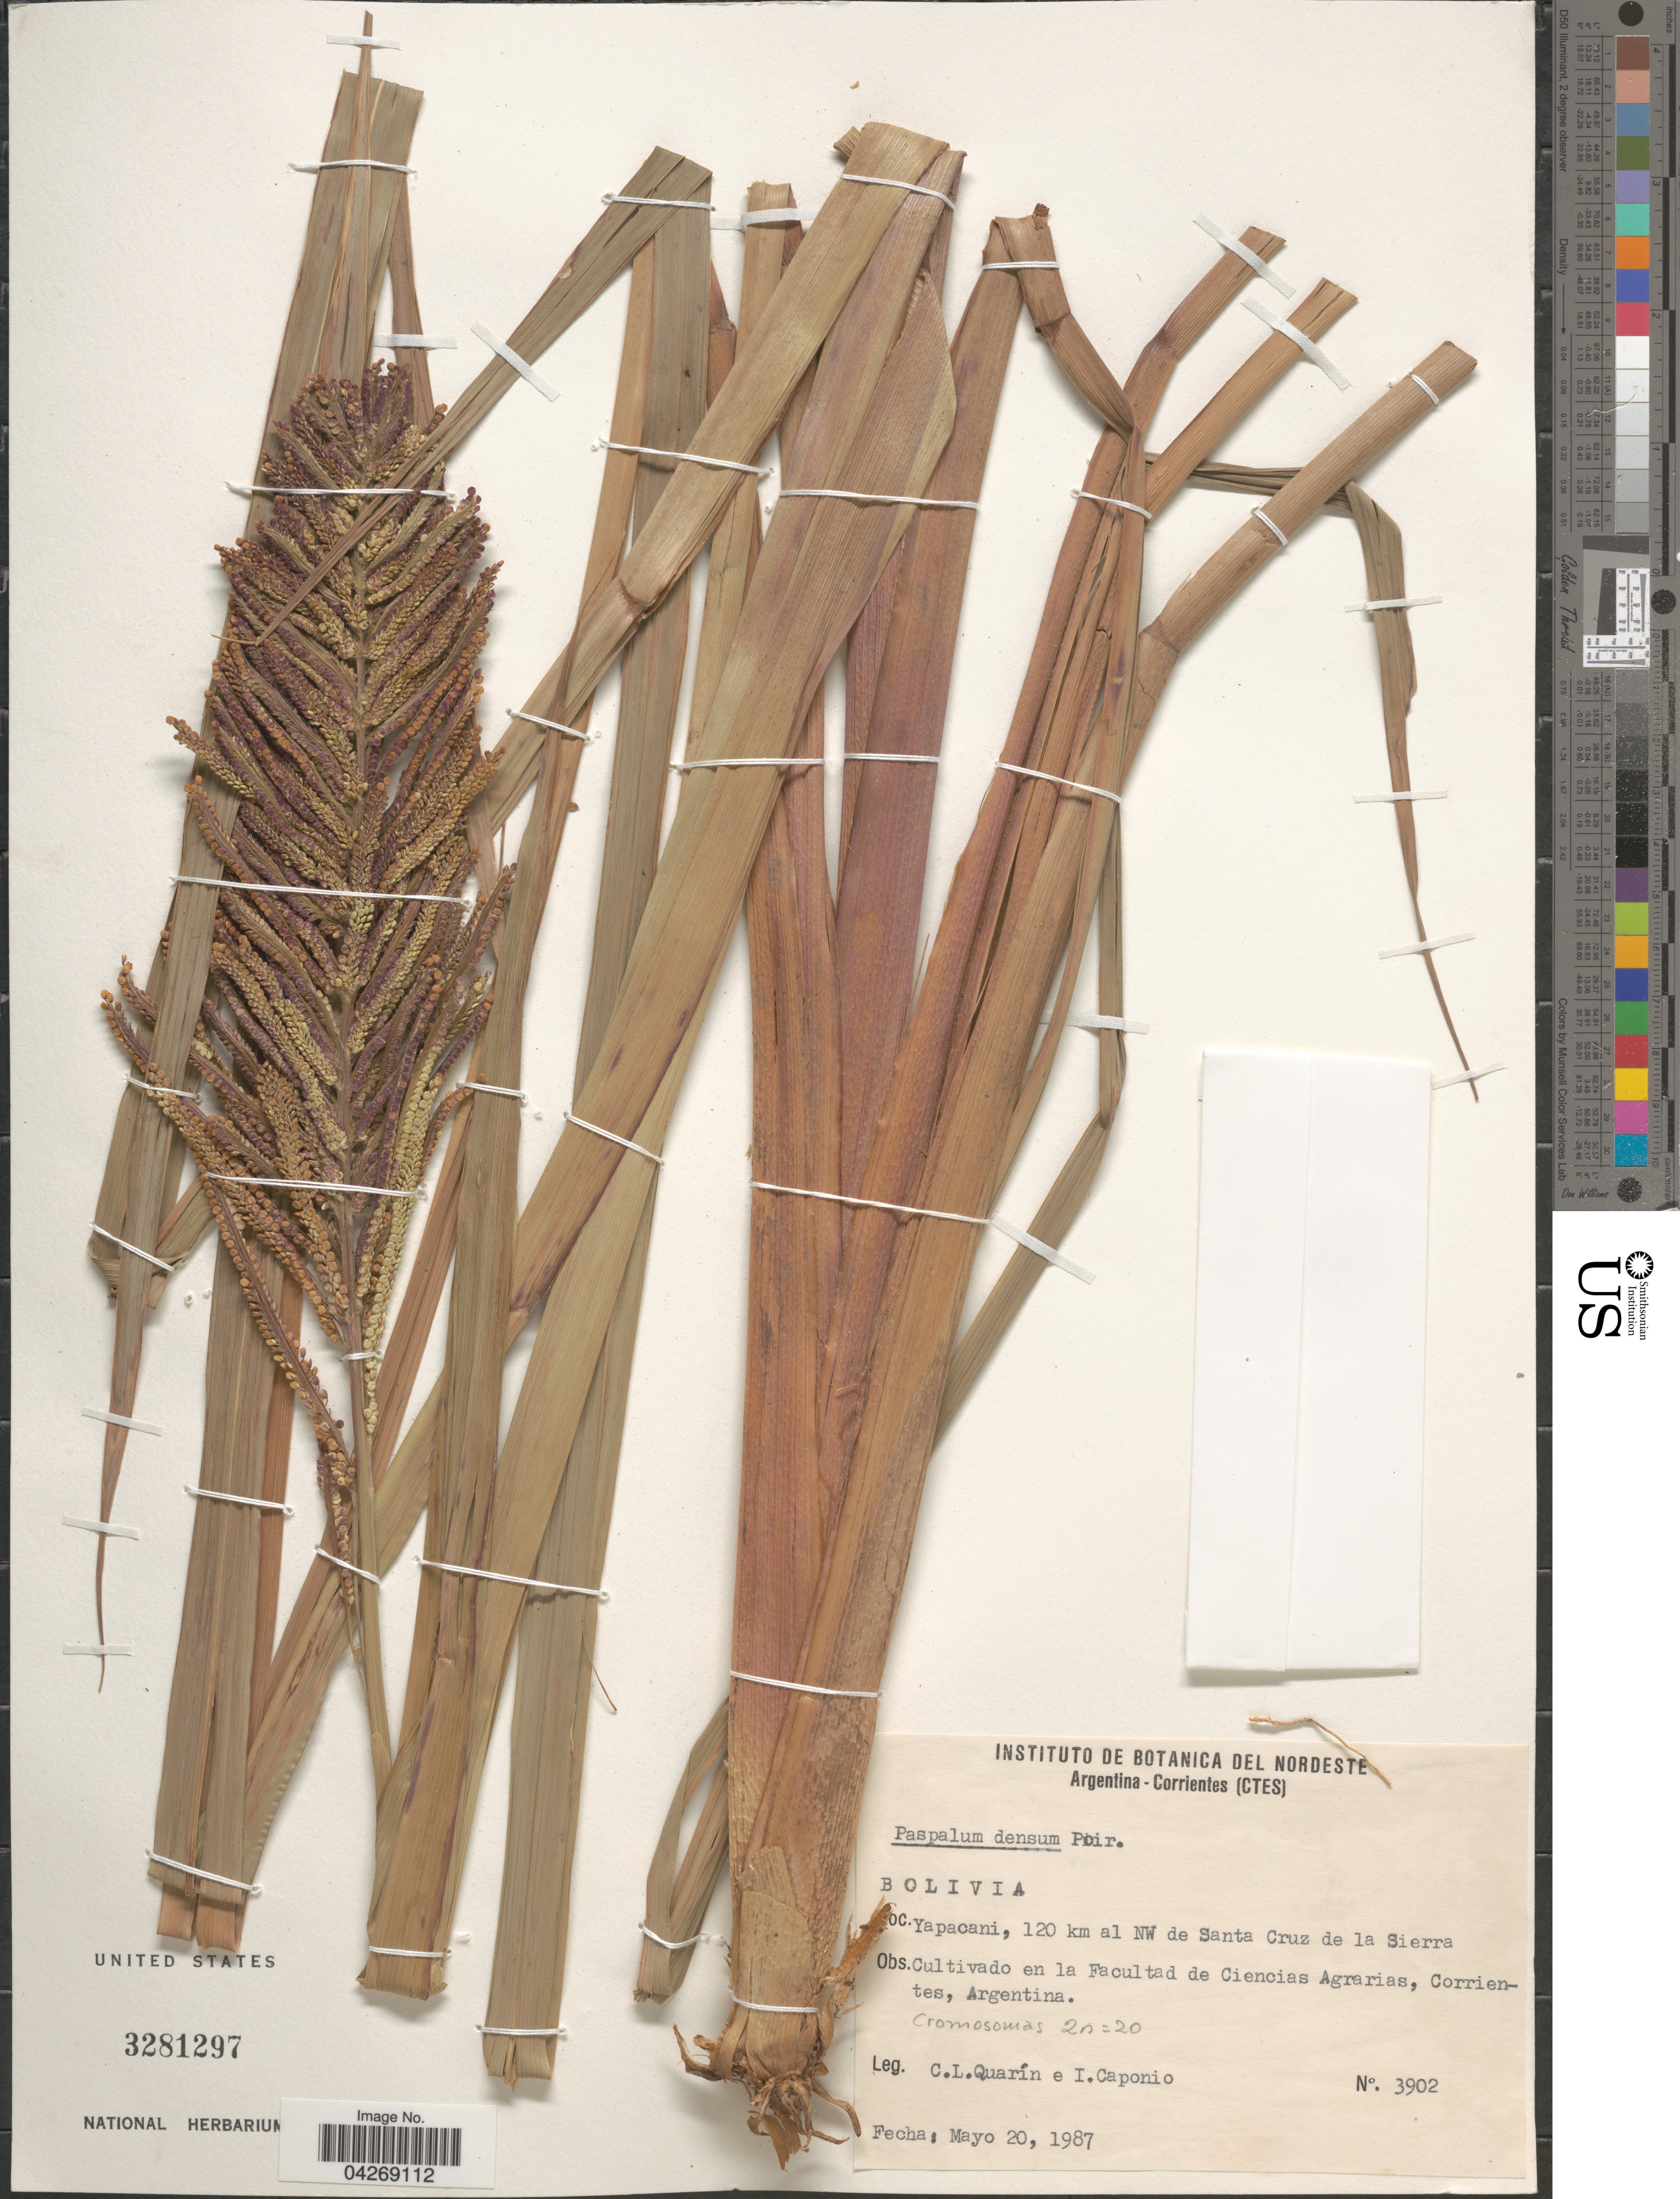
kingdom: Plantae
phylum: Tracheophyta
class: Liliopsida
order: Poales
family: Poaceae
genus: Paspalum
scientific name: Paspalum densum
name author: Poir.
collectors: C. Quarin & I. Caponio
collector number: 3902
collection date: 1987-05-20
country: Argentina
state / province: Corrientes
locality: Cultivado en la Facultad de Ciencias Agrarias.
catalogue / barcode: US 3281297